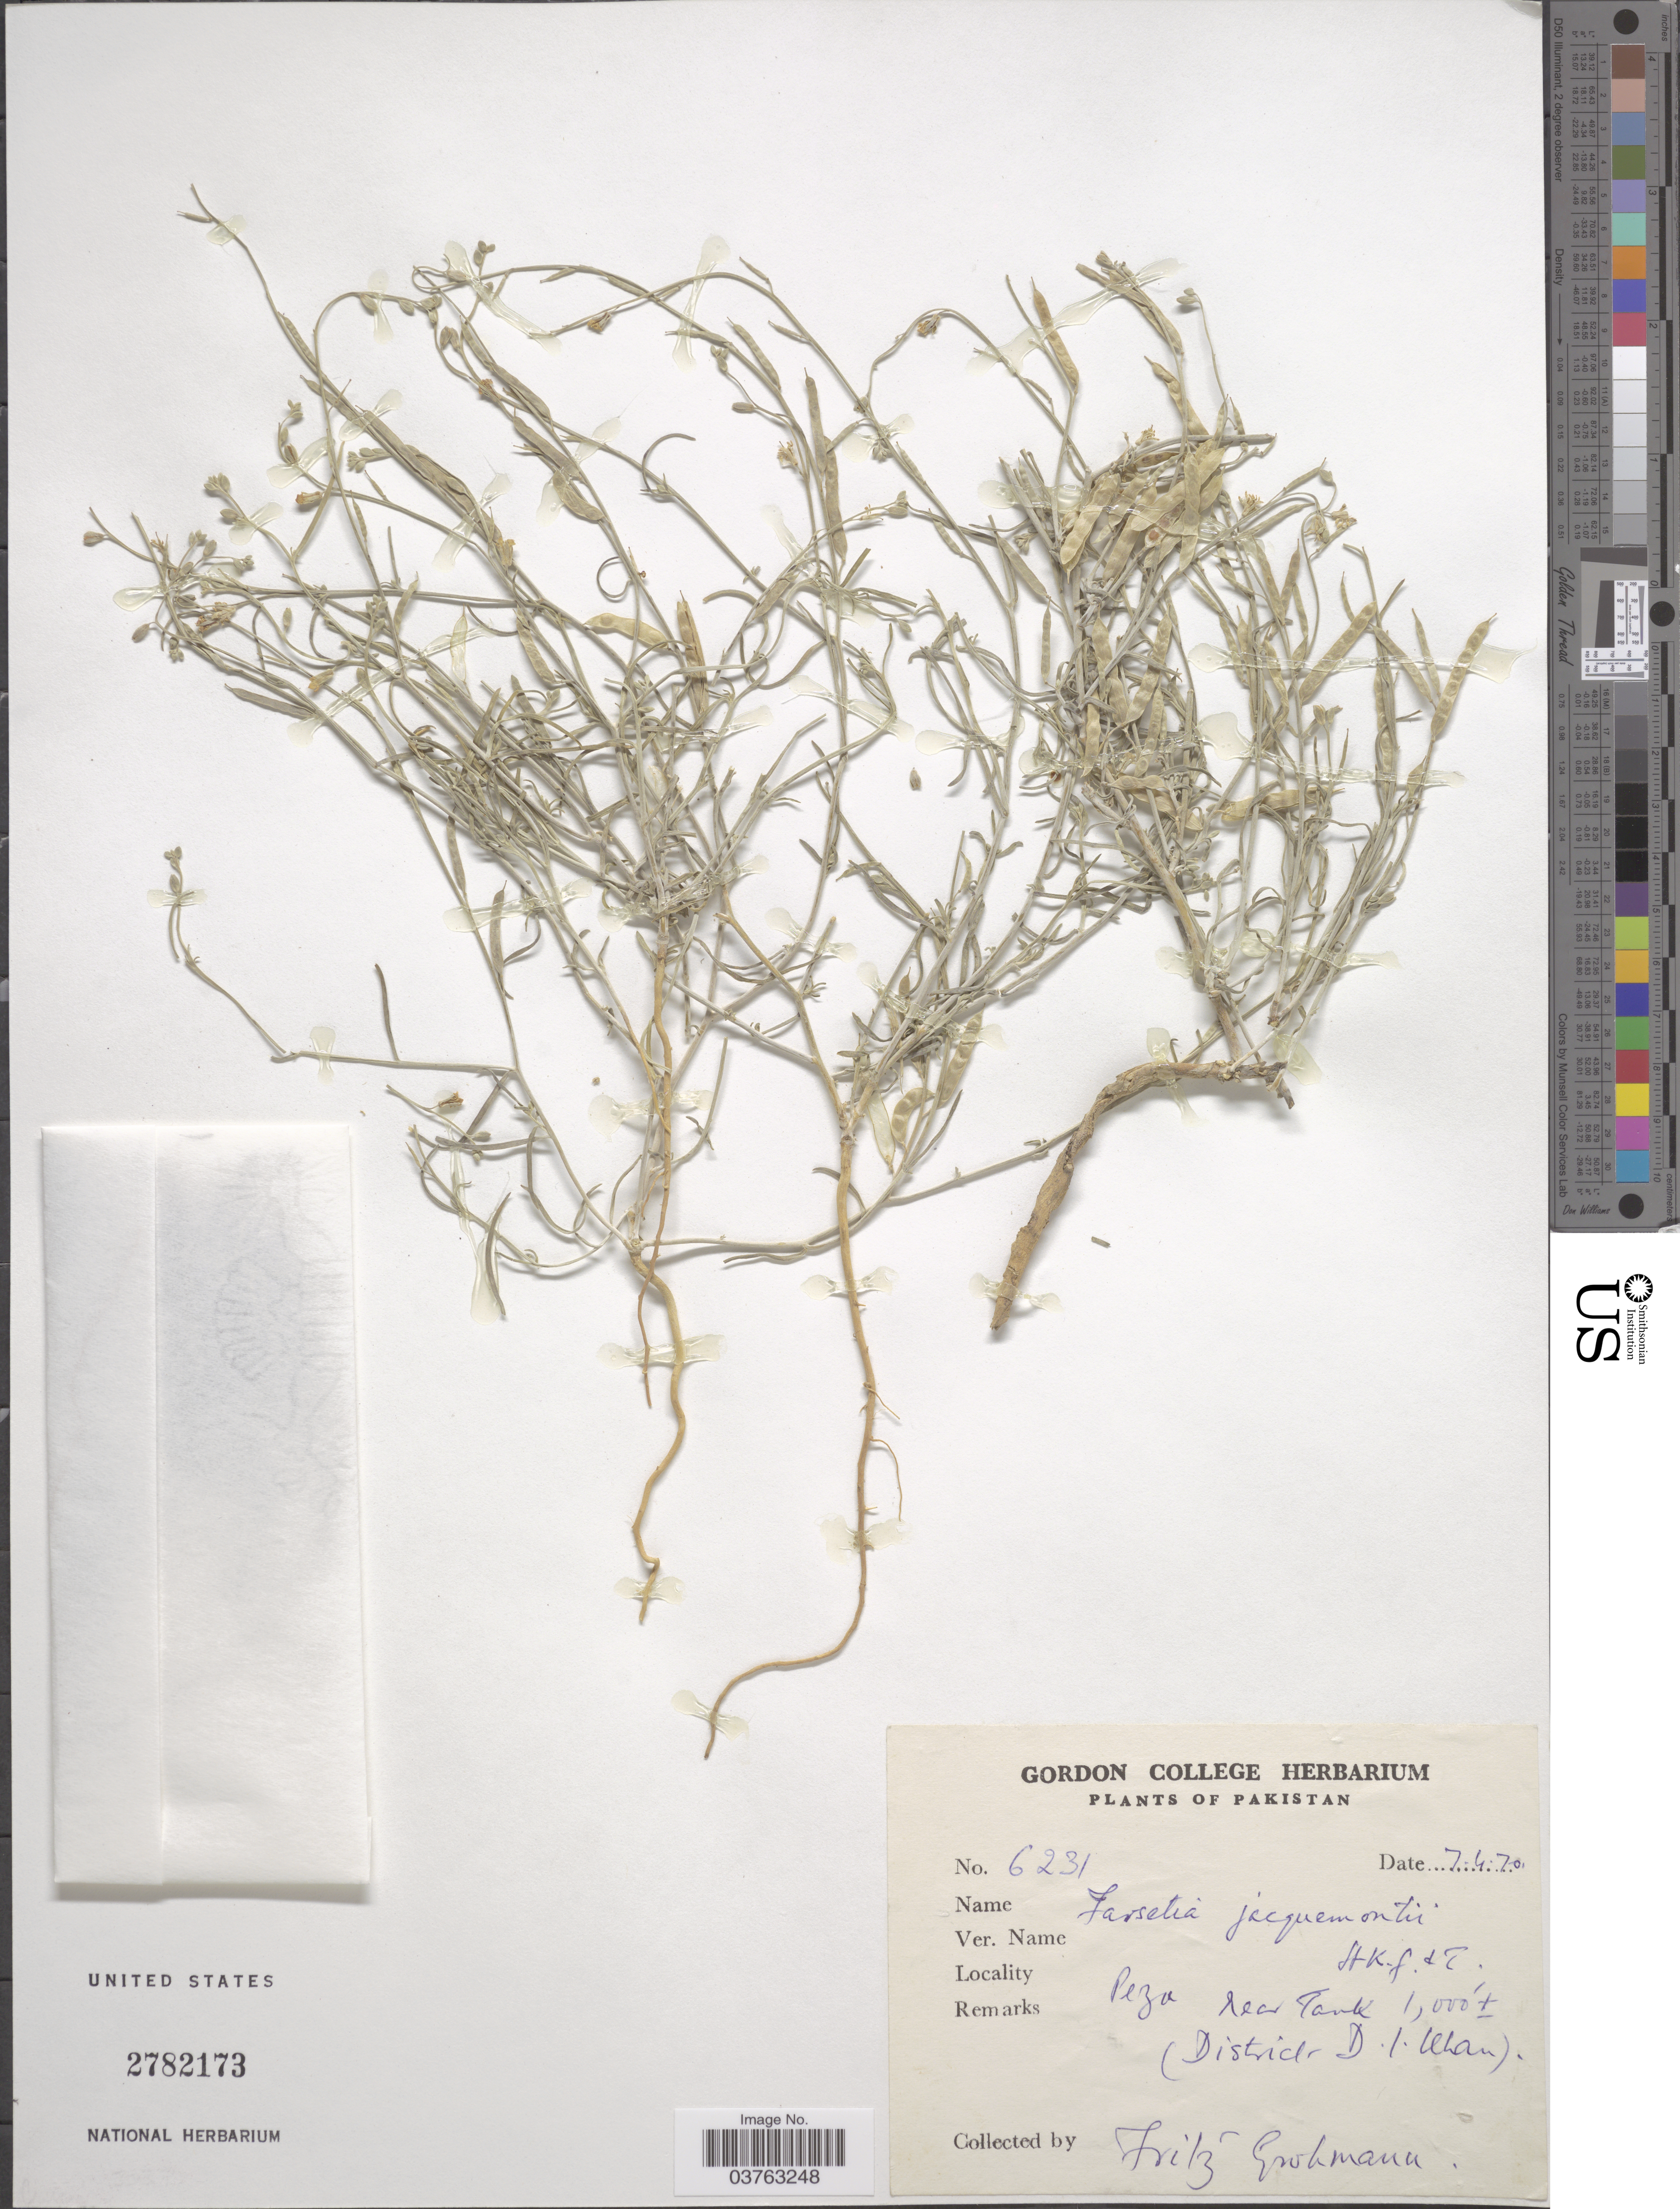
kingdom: Plantae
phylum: Tracheophyta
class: Magnoliopsida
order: Brassicales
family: Brassicaceae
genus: Farsetia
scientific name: Farsetia jacquemontii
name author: Hook. f. & Thomson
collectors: F. Grohmann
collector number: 6231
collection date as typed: Transcribed d/m/y: 7/4/70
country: Pakistan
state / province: Khyber Pakhtunkhwa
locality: Peza near Tank (District D. I. Khan).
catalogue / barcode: US 2782173